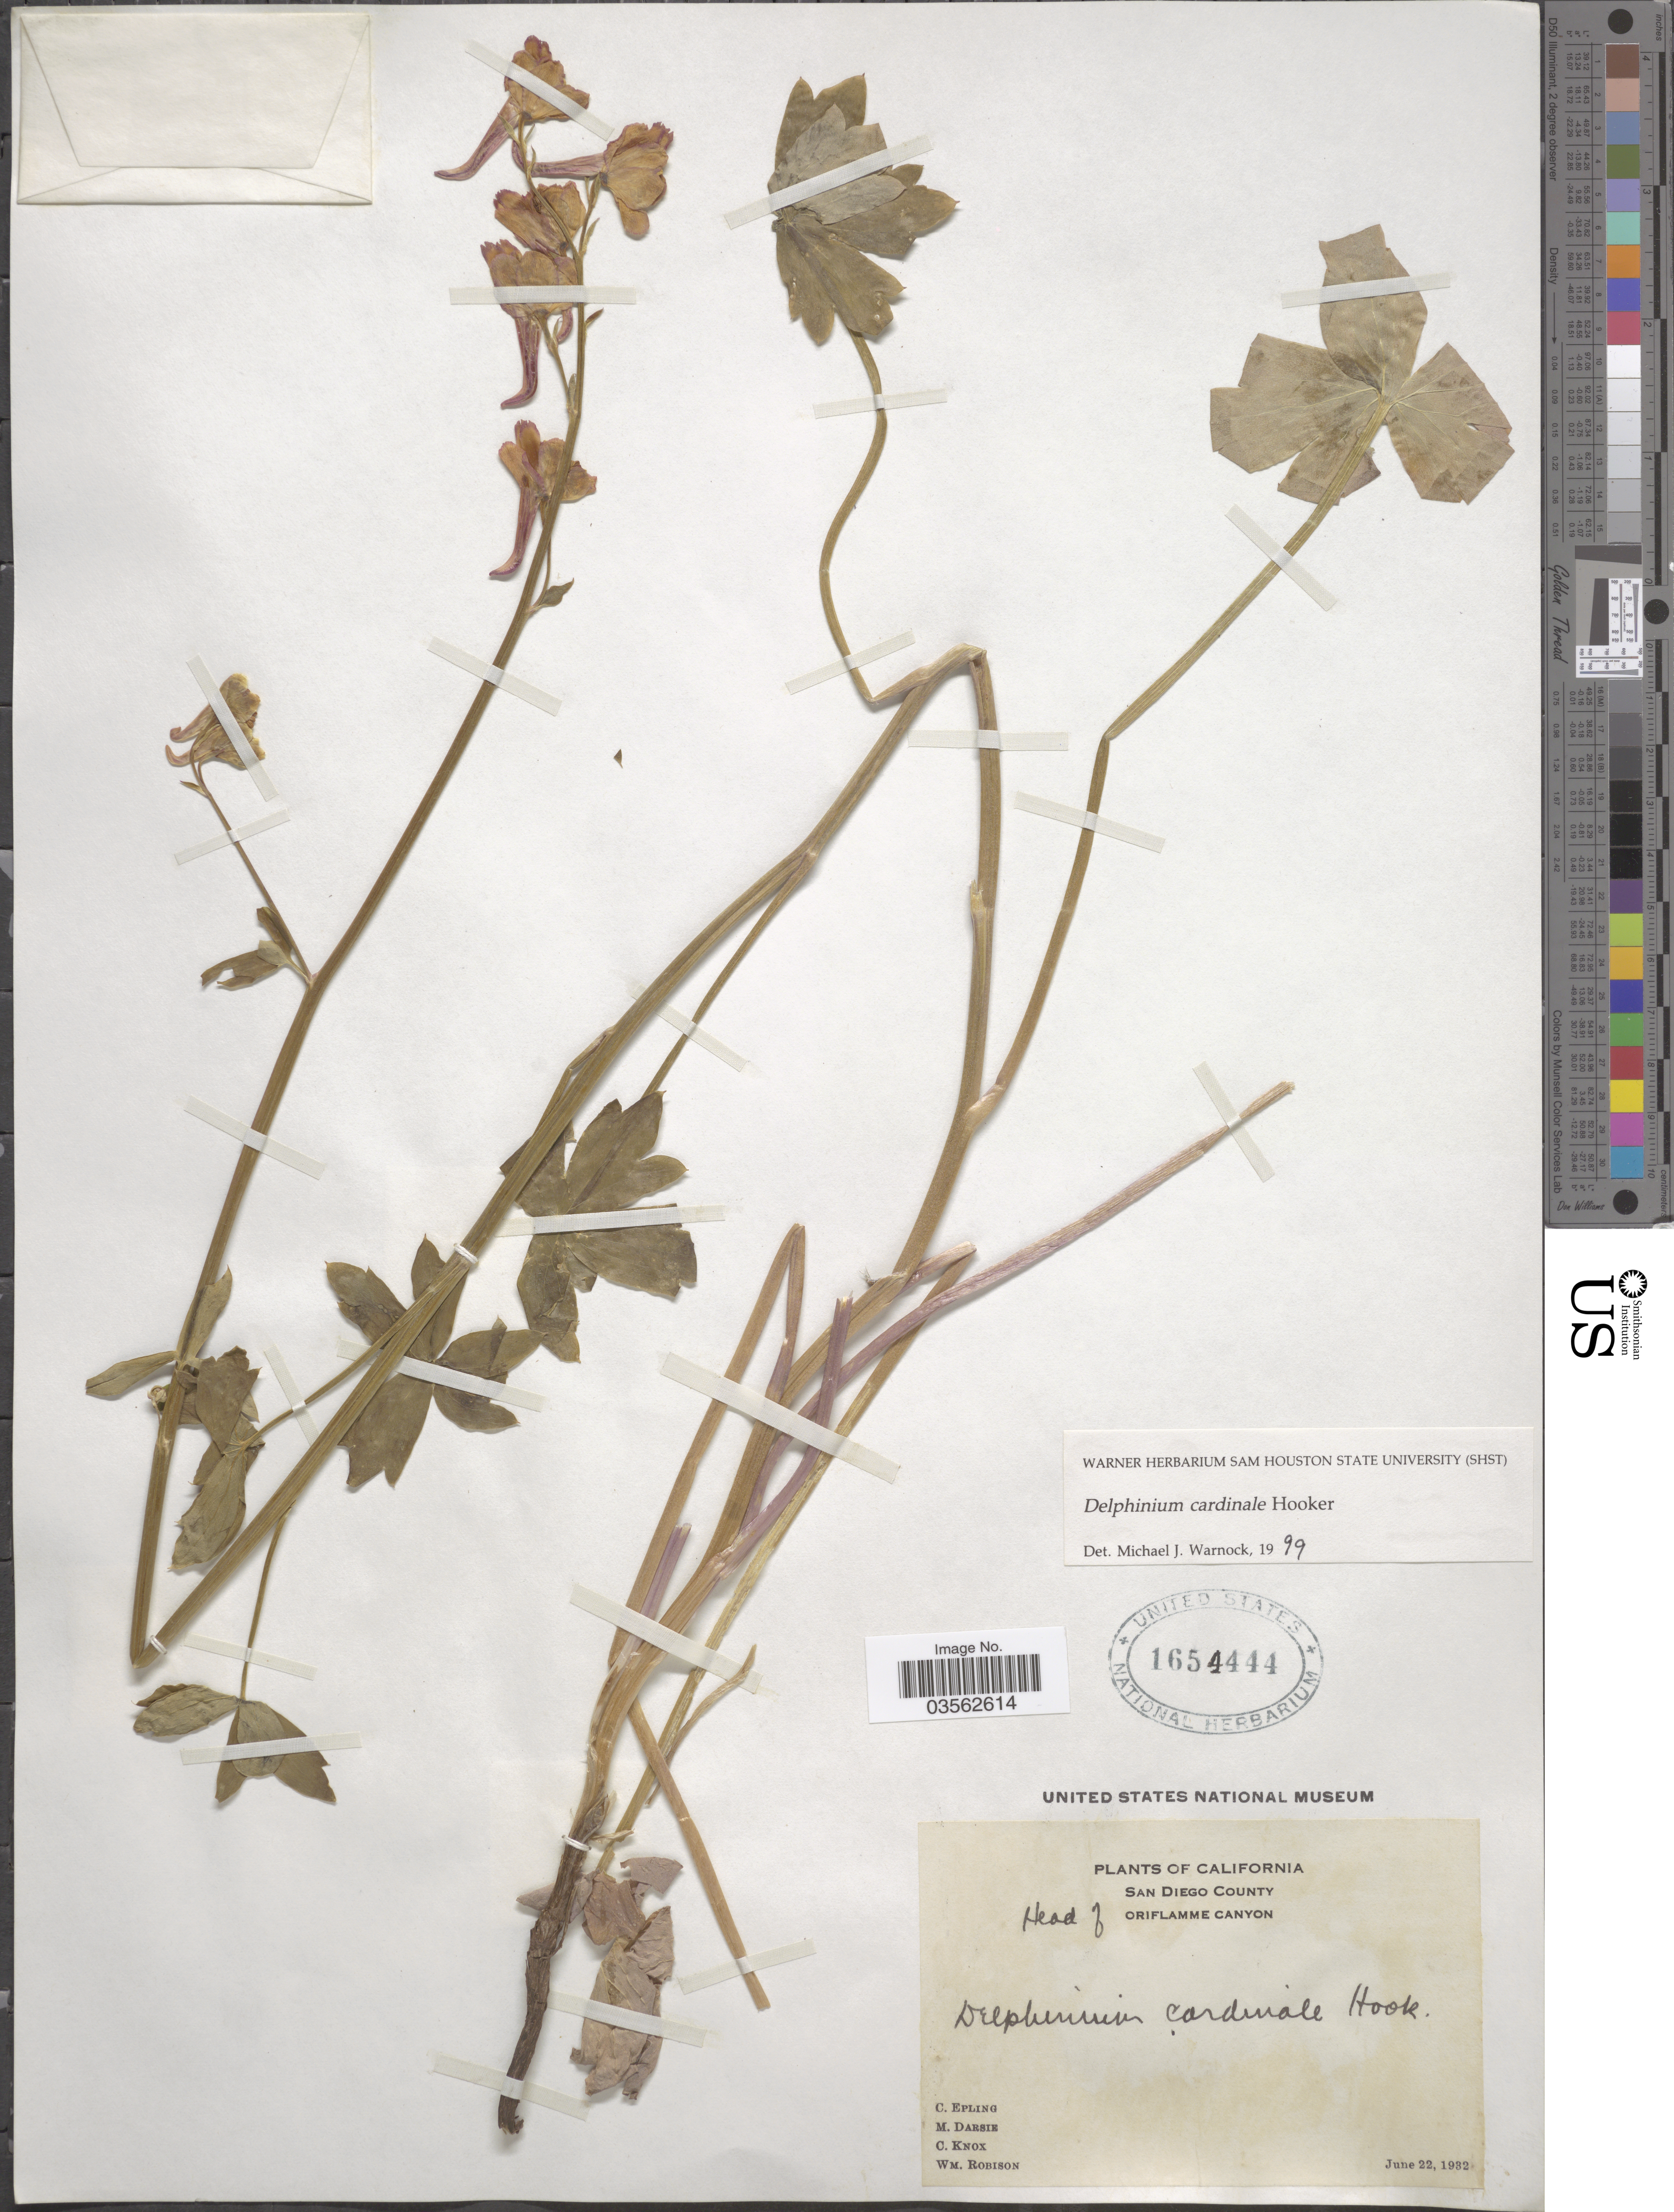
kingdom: Plantae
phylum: Tracheophyta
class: Magnoliopsida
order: Ranunculales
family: Ranunculaceae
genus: Delphinium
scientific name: Delphinium cardinale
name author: Hook.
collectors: C. C. Epling, M. Darsie, C. Knox & W. Robison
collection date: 1932-06-22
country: United States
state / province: California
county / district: San Diego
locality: San Diego County. Head of Oriflamme Canyon.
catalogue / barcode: US 1654444